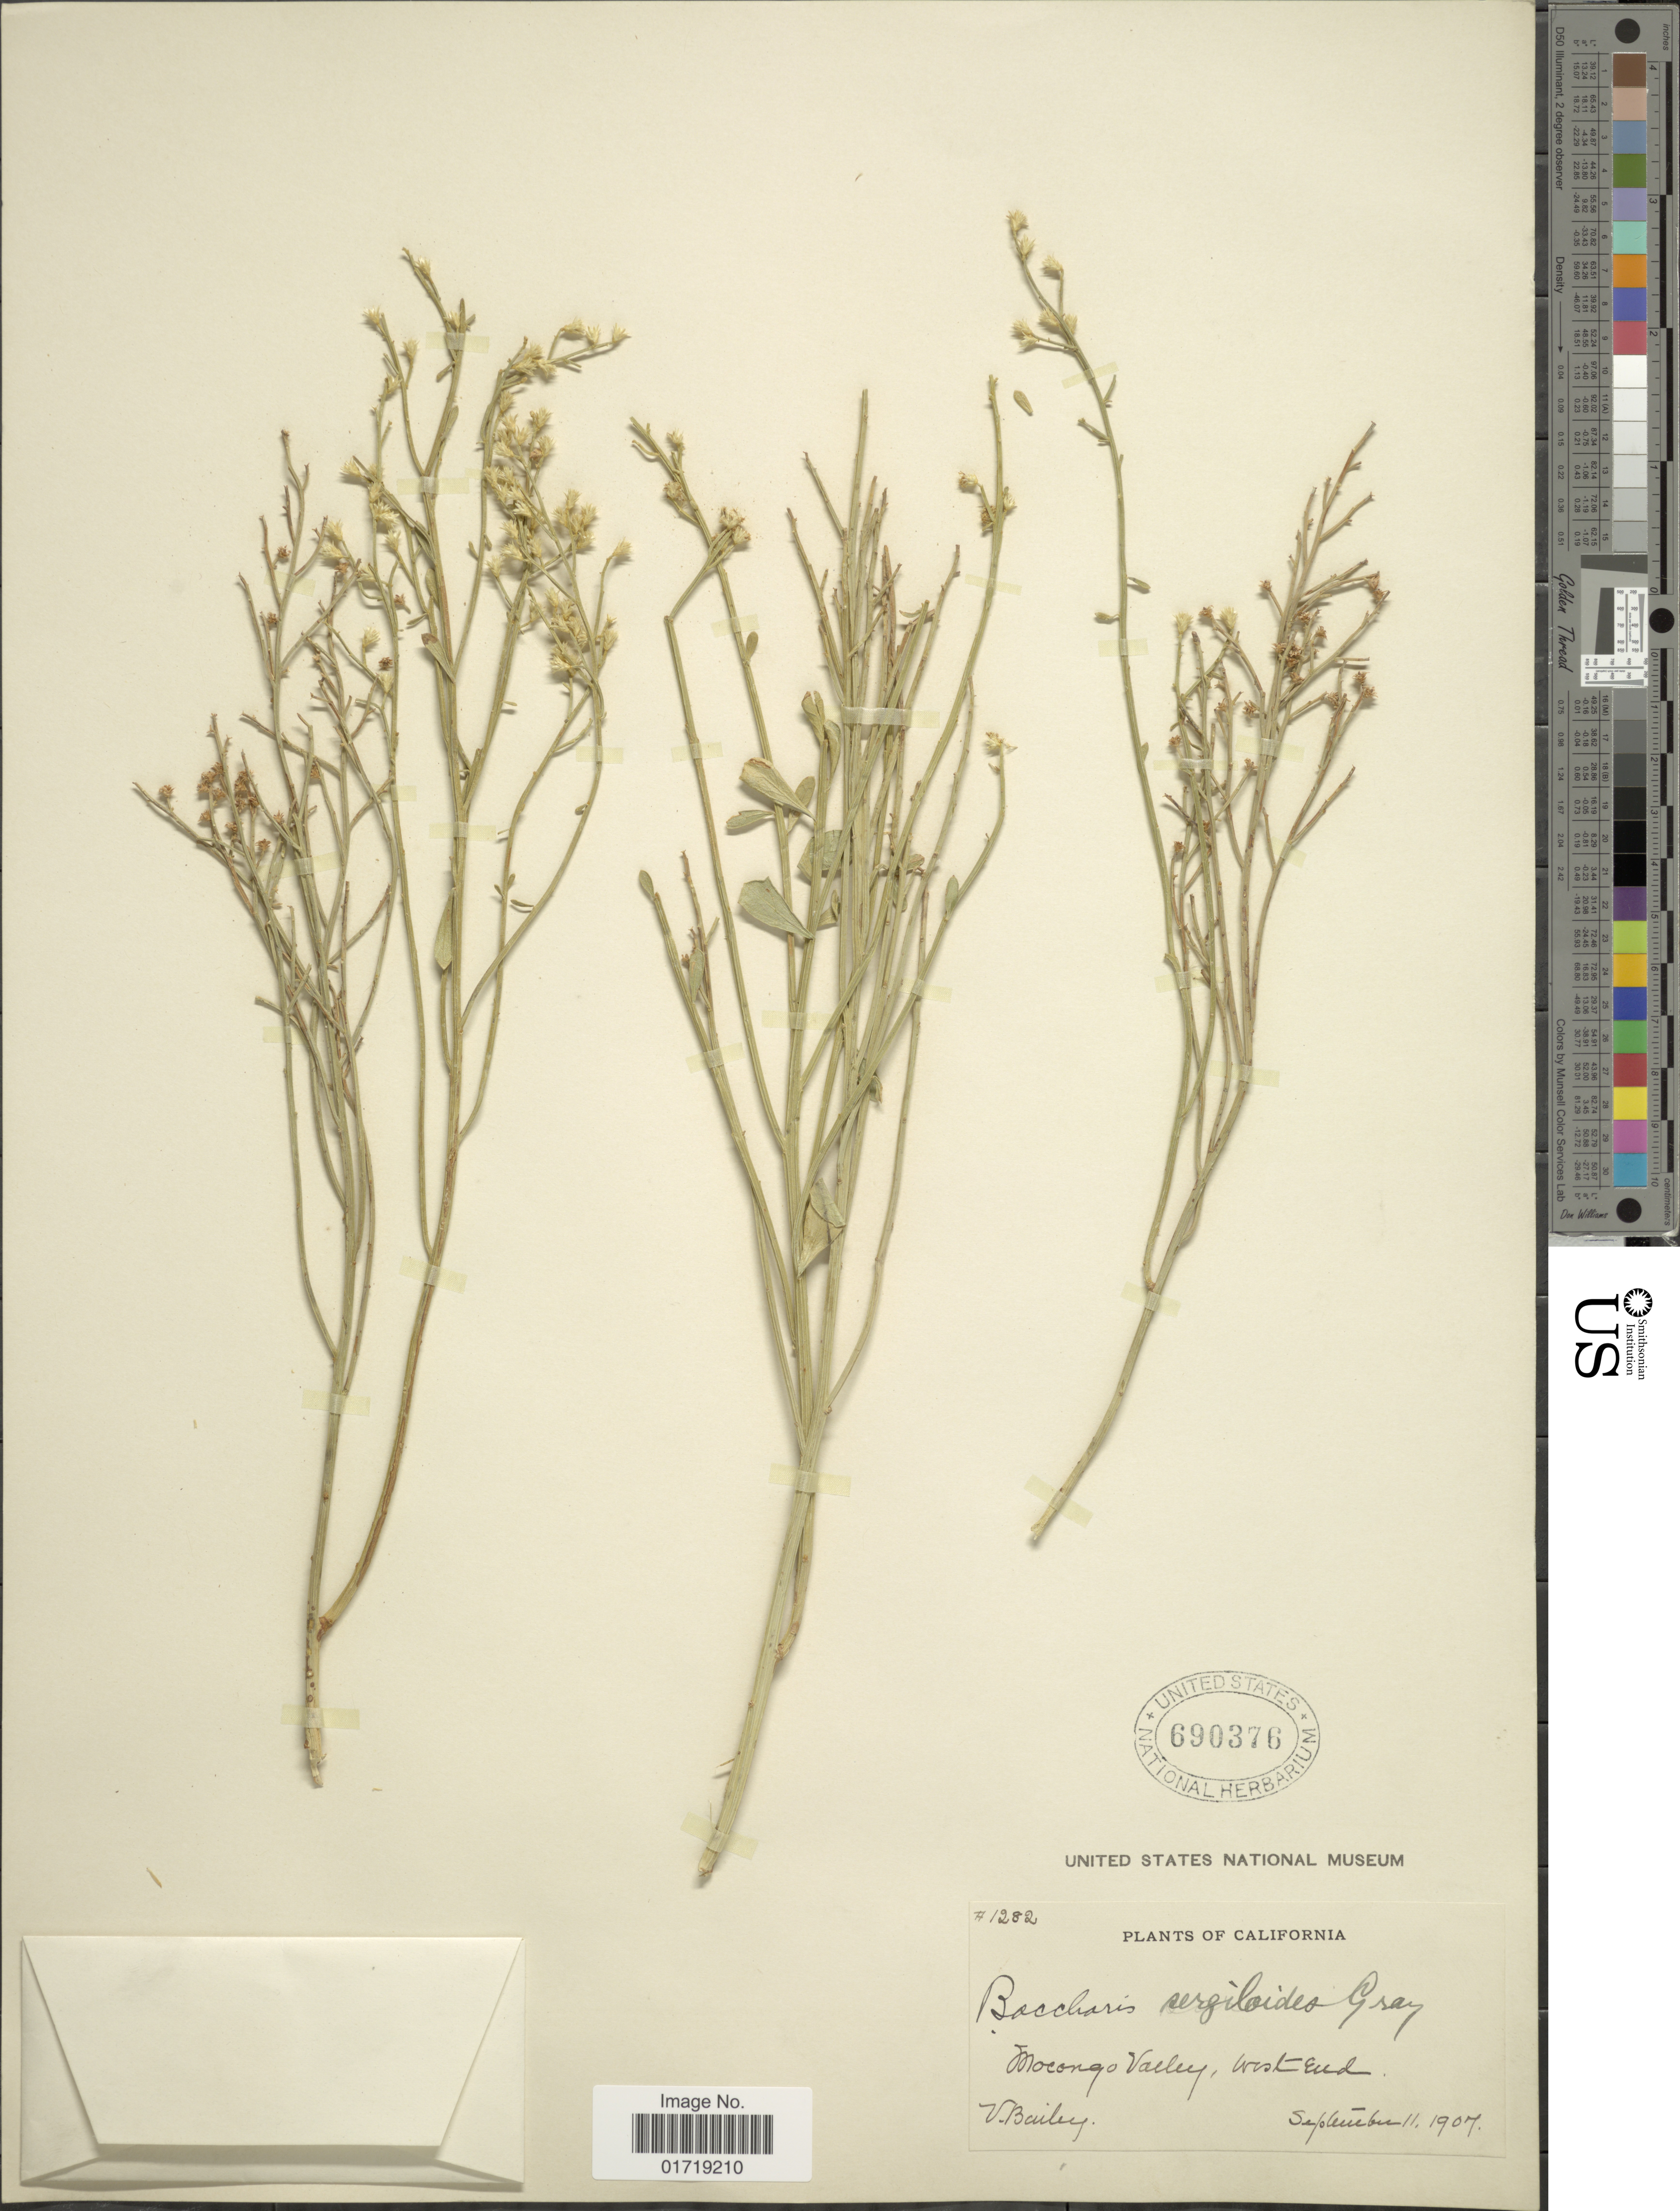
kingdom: Plantae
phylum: Tracheophyta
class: Magnoliopsida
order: Asterales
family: Asteraceae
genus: Baccharis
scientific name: Baccharis sergiloides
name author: A. Gray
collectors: V. O. Bailey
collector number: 1282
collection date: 1907-09-11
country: United States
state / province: California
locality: Mocongo Valley, West end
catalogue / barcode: US 690376